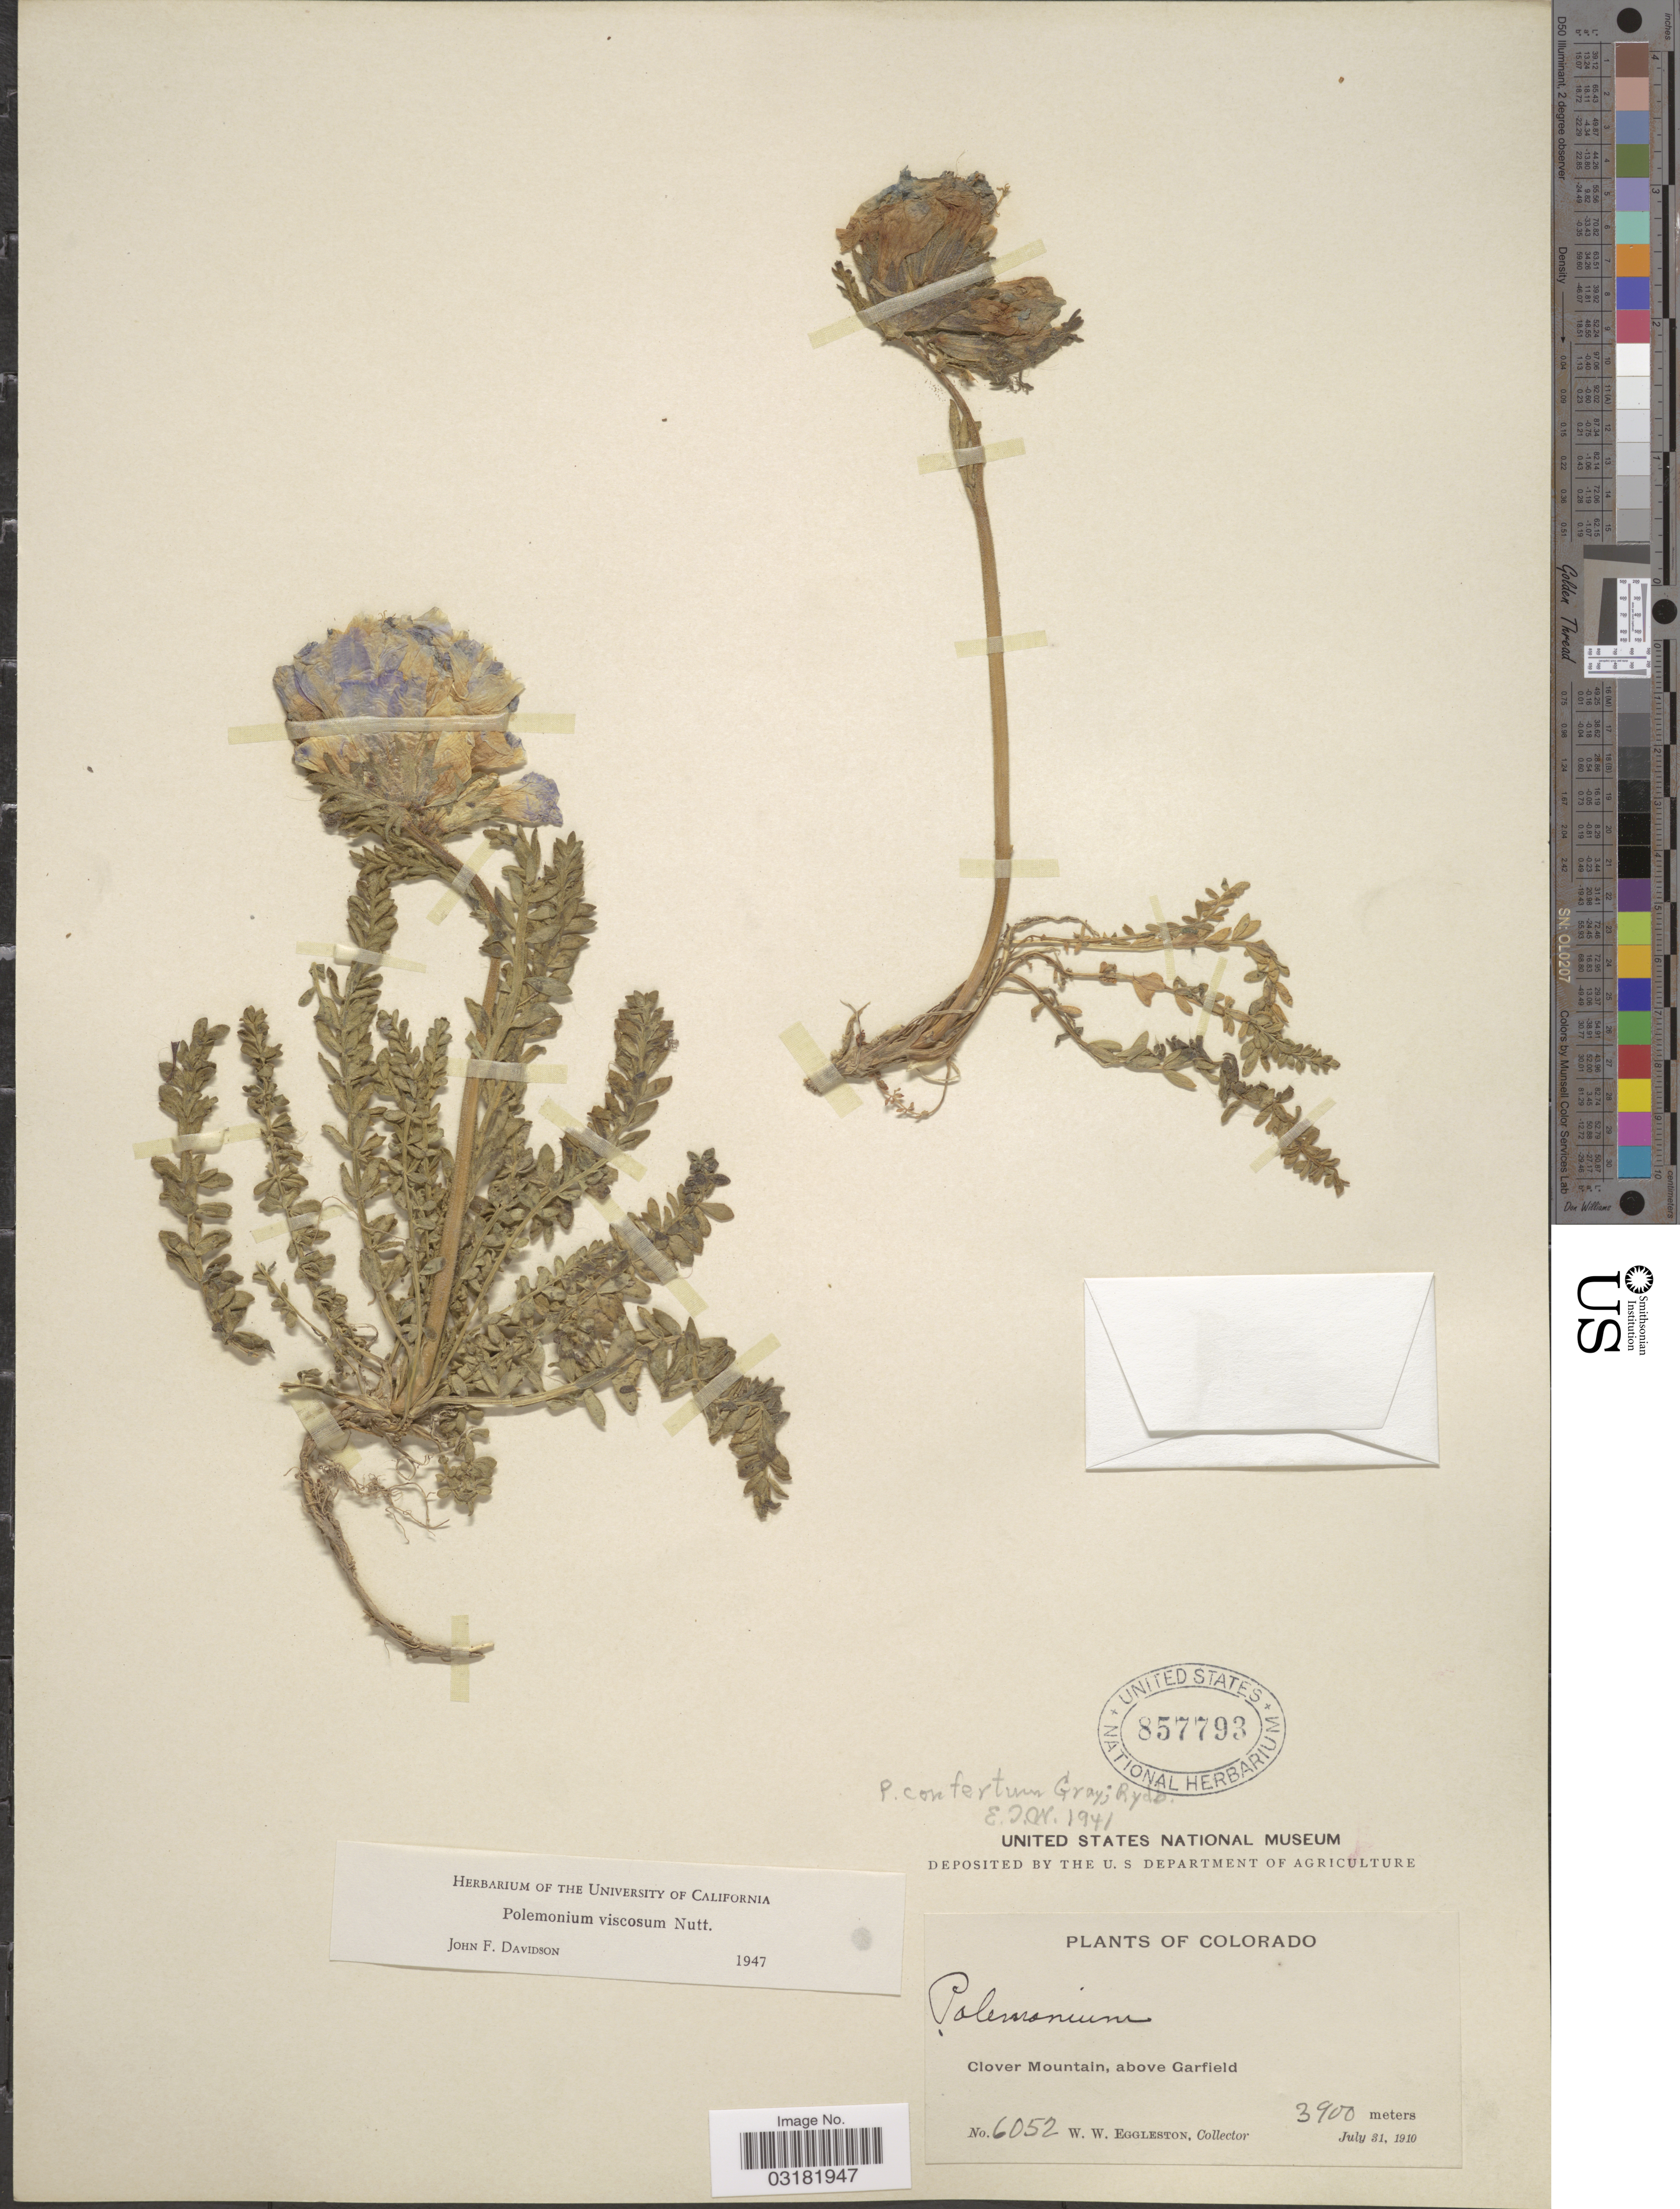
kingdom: Plantae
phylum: Tracheophyta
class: Magnoliopsida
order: Ericales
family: Polemoniaceae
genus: Polemonium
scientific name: Polemonium viscosum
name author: Nutt.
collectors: W. W. Eggleston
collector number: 6052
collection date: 1910-07-31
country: United States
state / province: Colorado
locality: Clover Mountain, above Garfield.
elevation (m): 3900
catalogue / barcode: US 857793